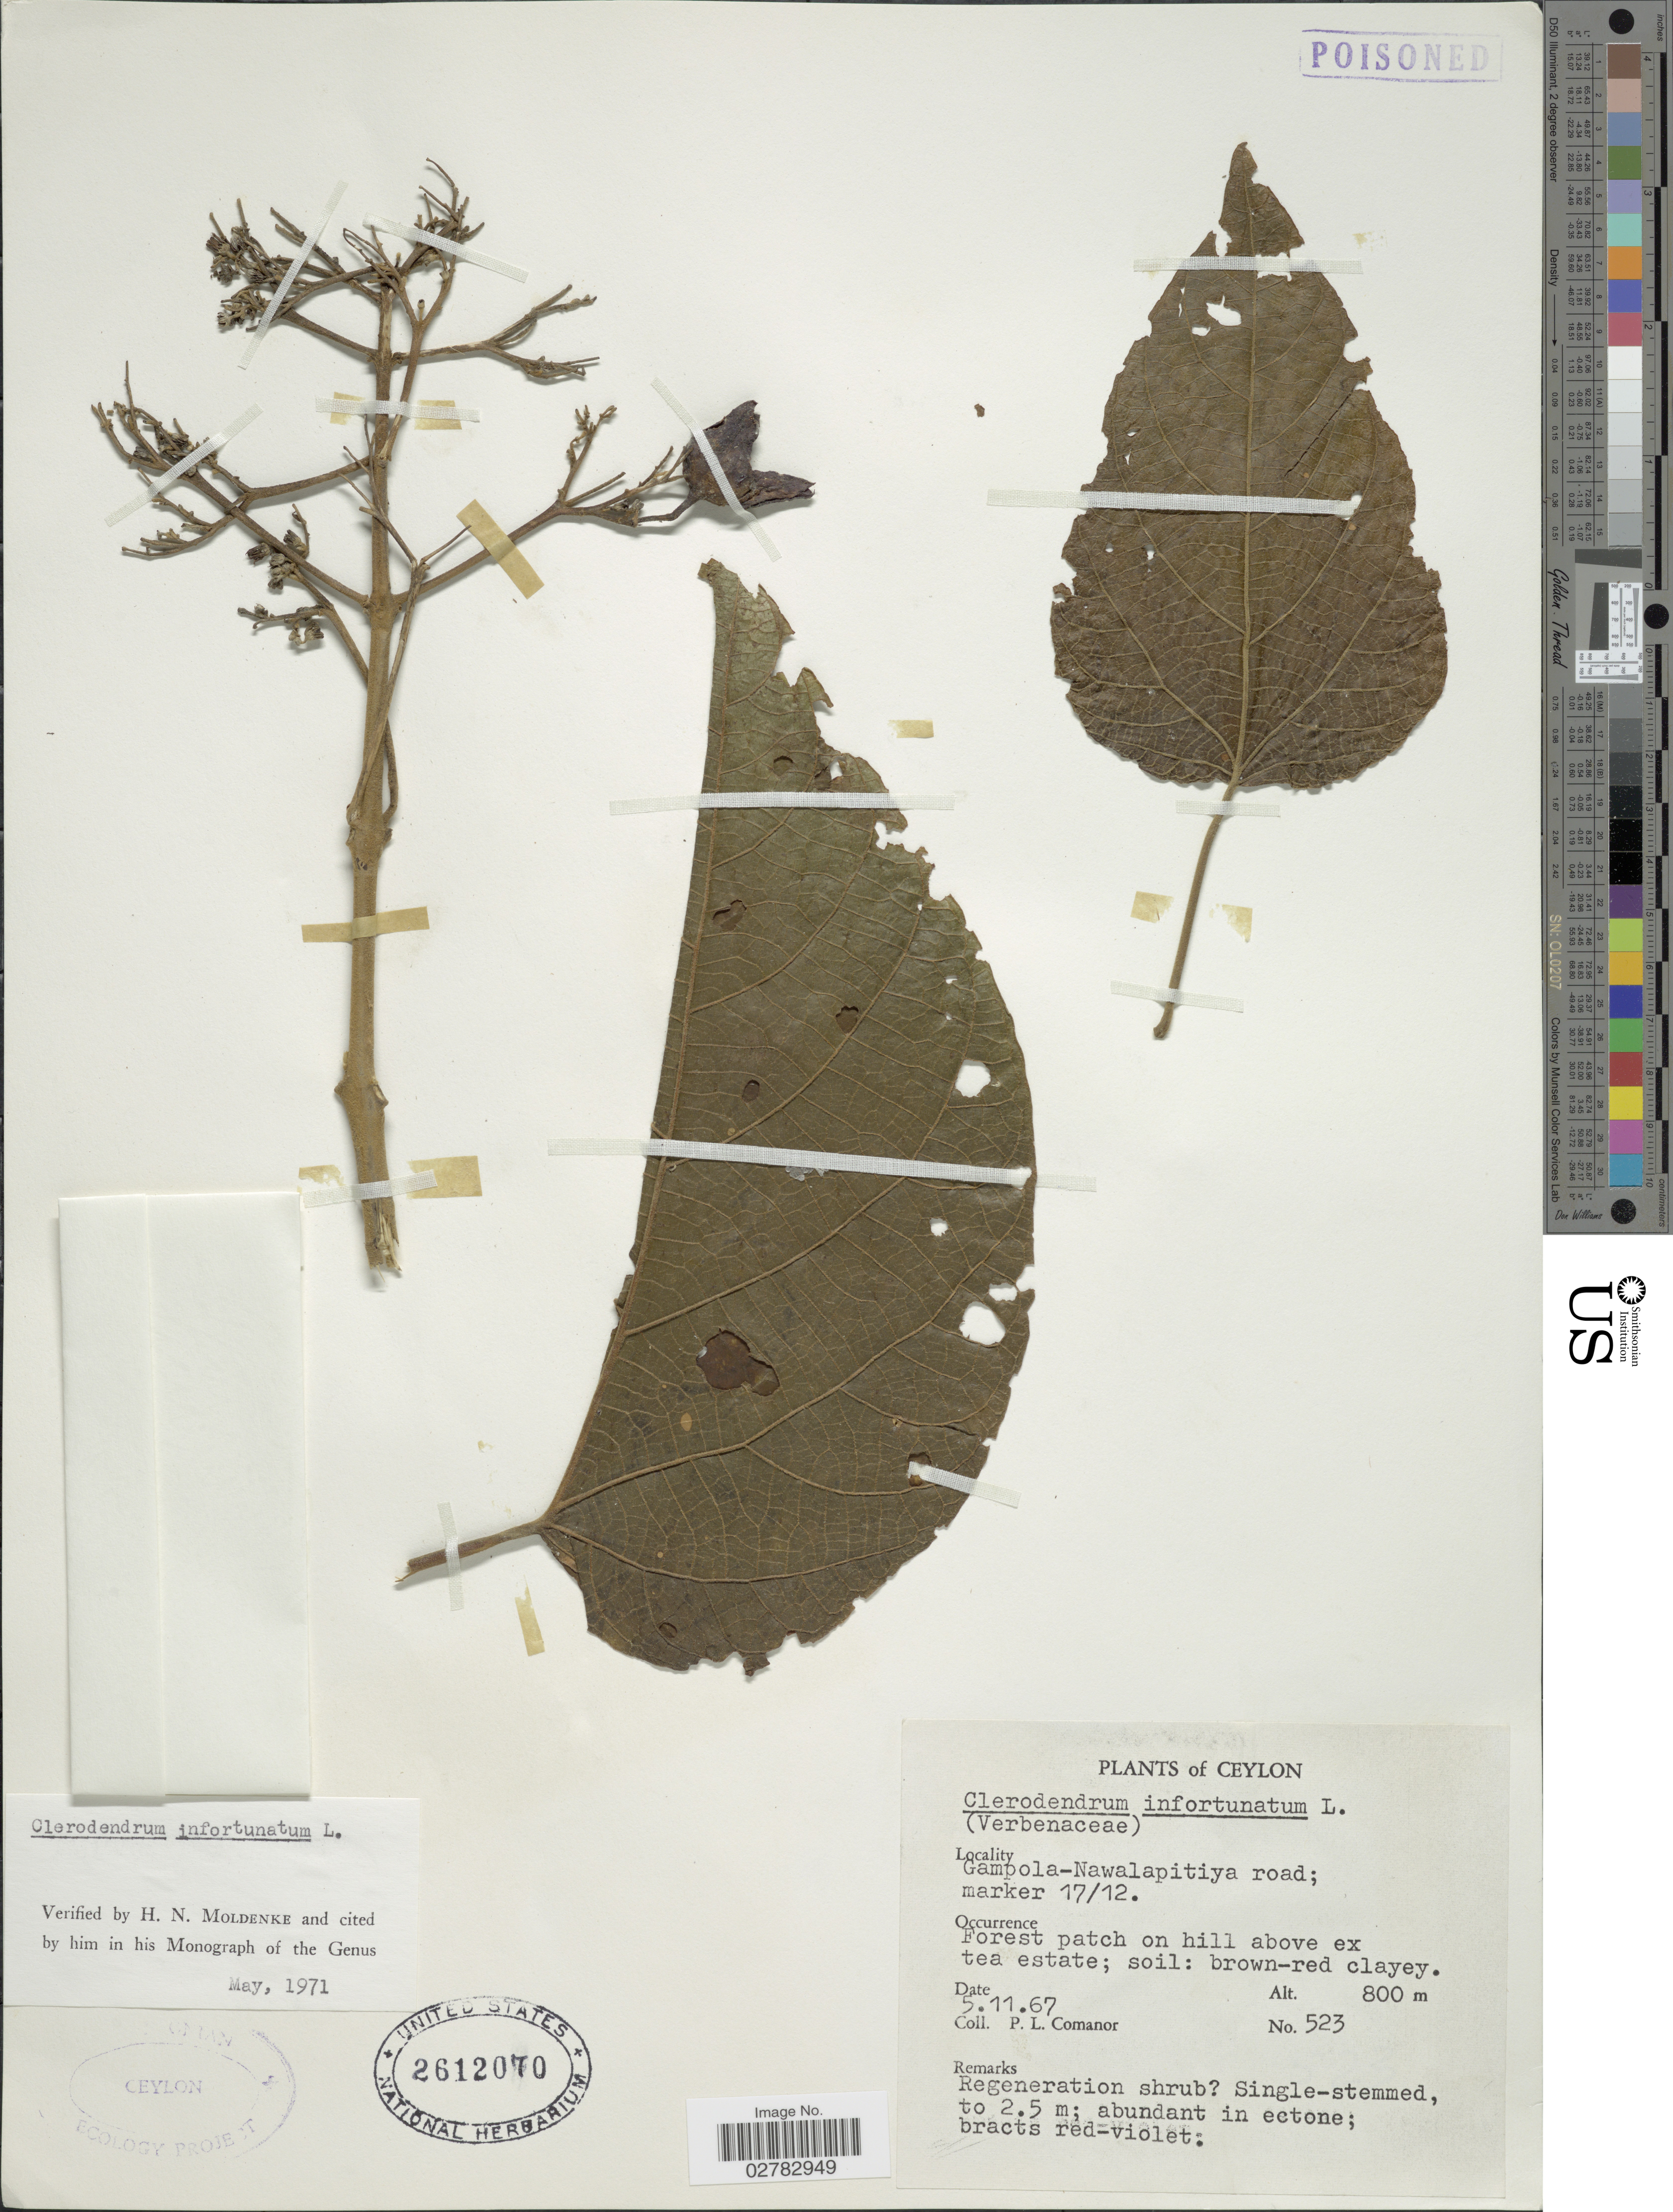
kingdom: Plantae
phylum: Tracheophyta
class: Magnoliopsida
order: Lamiales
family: Lamiaceae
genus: Clerodendrum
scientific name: Clerodendrum infortunatum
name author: L.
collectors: P. Comanor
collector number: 523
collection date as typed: Transcribed d/m/y: 5/11/67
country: Sri Lanka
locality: Ceylon. Gampola-Nawalapitiya road; marker 17/12.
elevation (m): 800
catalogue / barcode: US 2612070